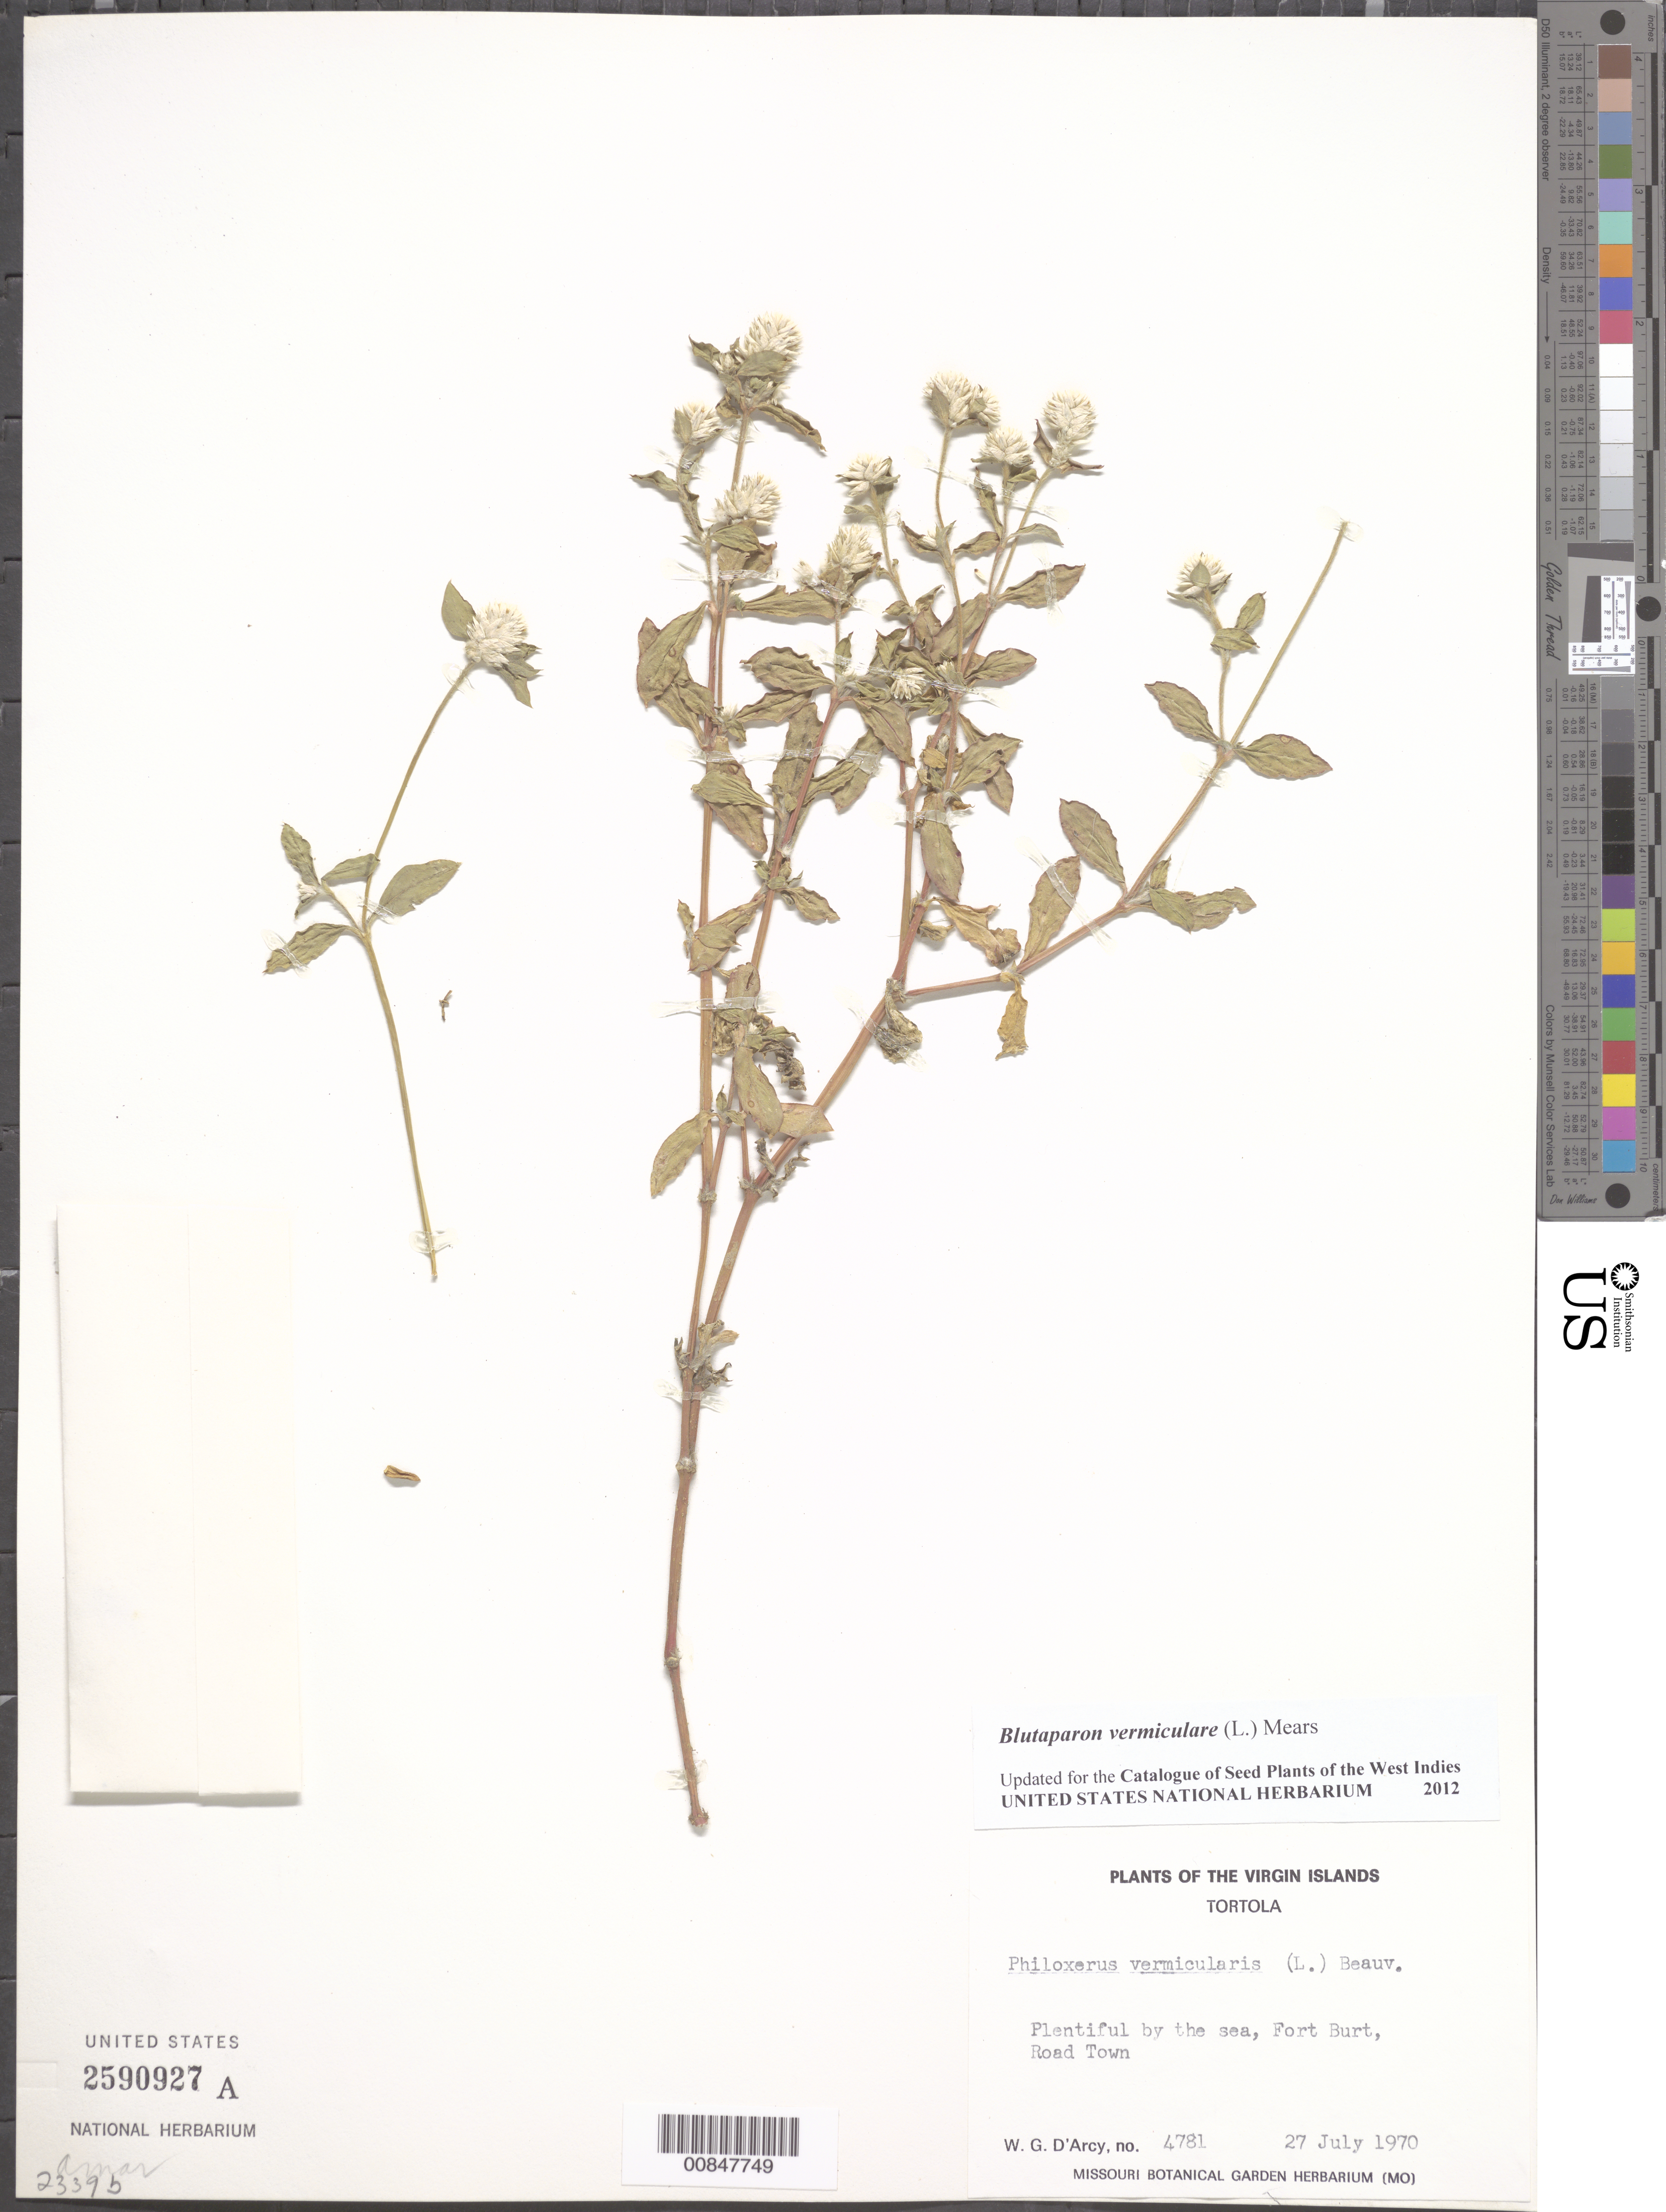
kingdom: Plantae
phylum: Tracheophyta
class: Magnoliopsida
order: Caryophyllales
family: Amaranthaceae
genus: Gomphrena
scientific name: Gomphrena serrata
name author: L.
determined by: Strong, Mark T., (BOT), Smithsonian Institution - National Museum of Natural History (UNITED STATES)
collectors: W. G. D'Arcy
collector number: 4781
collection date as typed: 27 Jul 1970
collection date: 1970-07-27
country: British Virgin Islands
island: Tortola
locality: Fort Burt. Road town.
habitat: Plentiful by the sea.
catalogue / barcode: US 2590927A